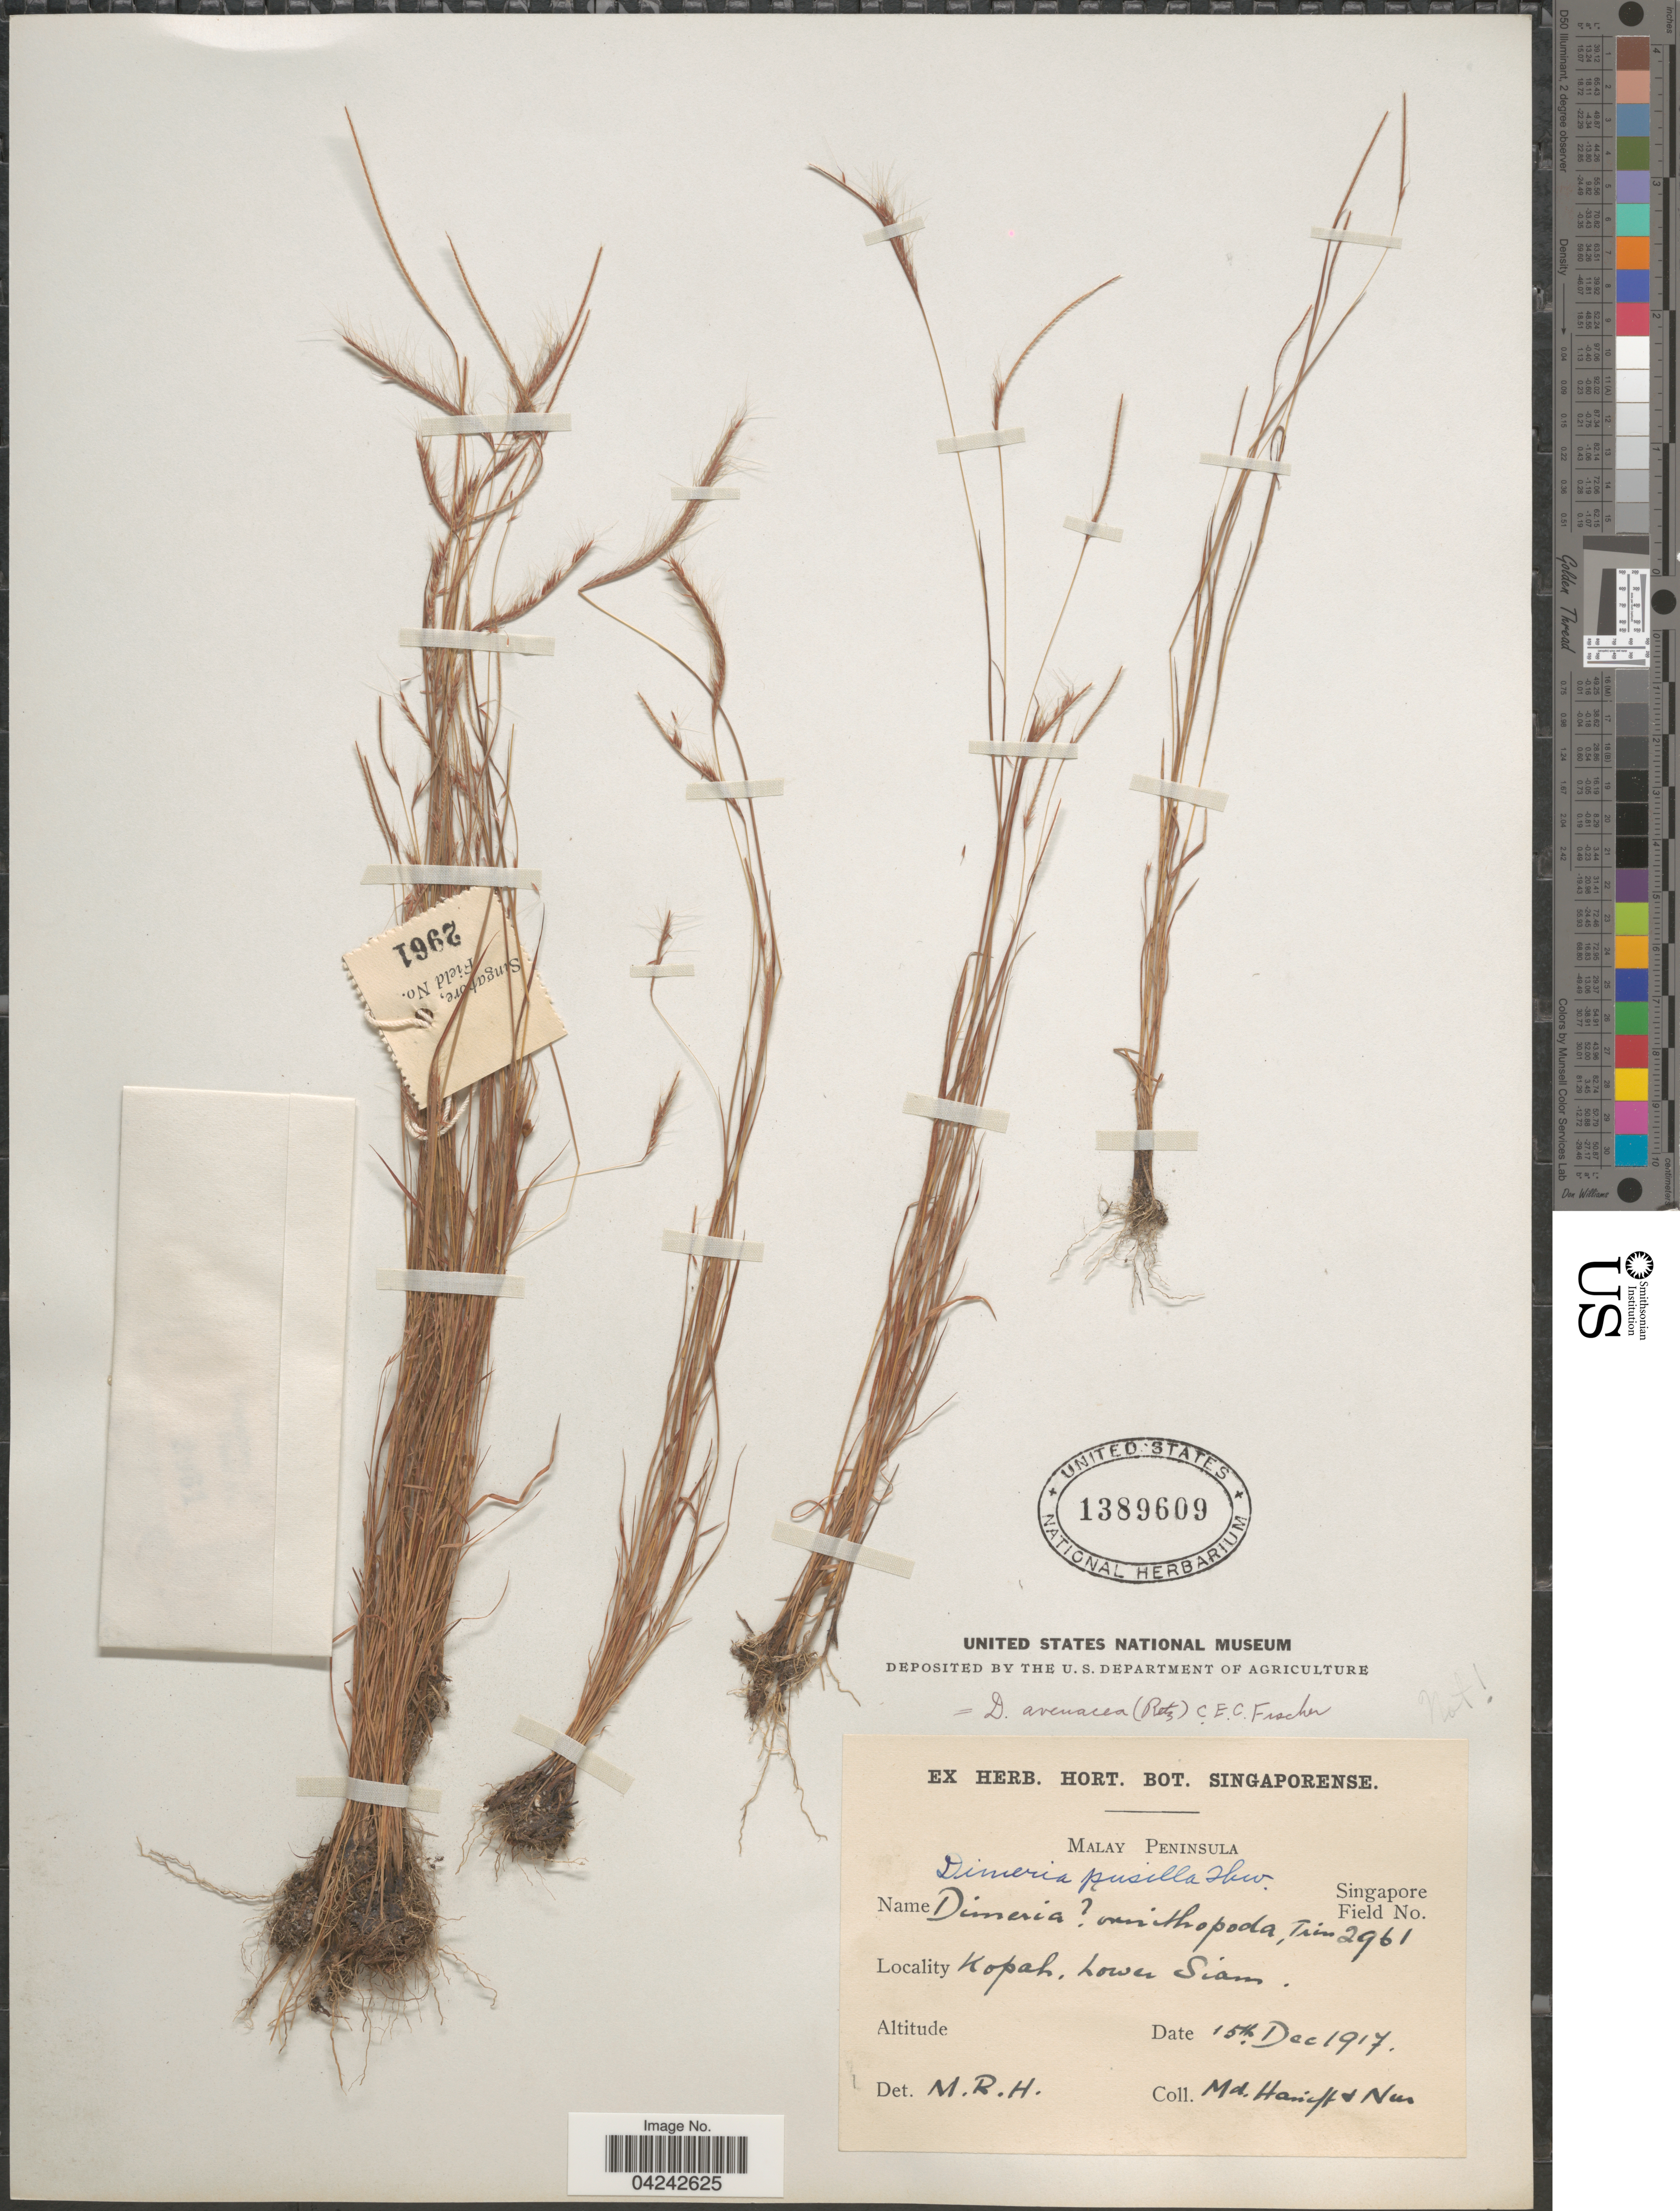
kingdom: Plantae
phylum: Tracheophyta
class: Liliopsida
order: Poales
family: Poaceae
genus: Dimeria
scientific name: Dimeria avenacea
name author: (Retz.) C.E.C. Fisch.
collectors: M. Haniff & M. Nur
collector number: Singapore Field 2961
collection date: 1917-12-15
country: Thailand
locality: Malay Peninsula. Kopah, Lower Siam.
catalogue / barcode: US 1389609